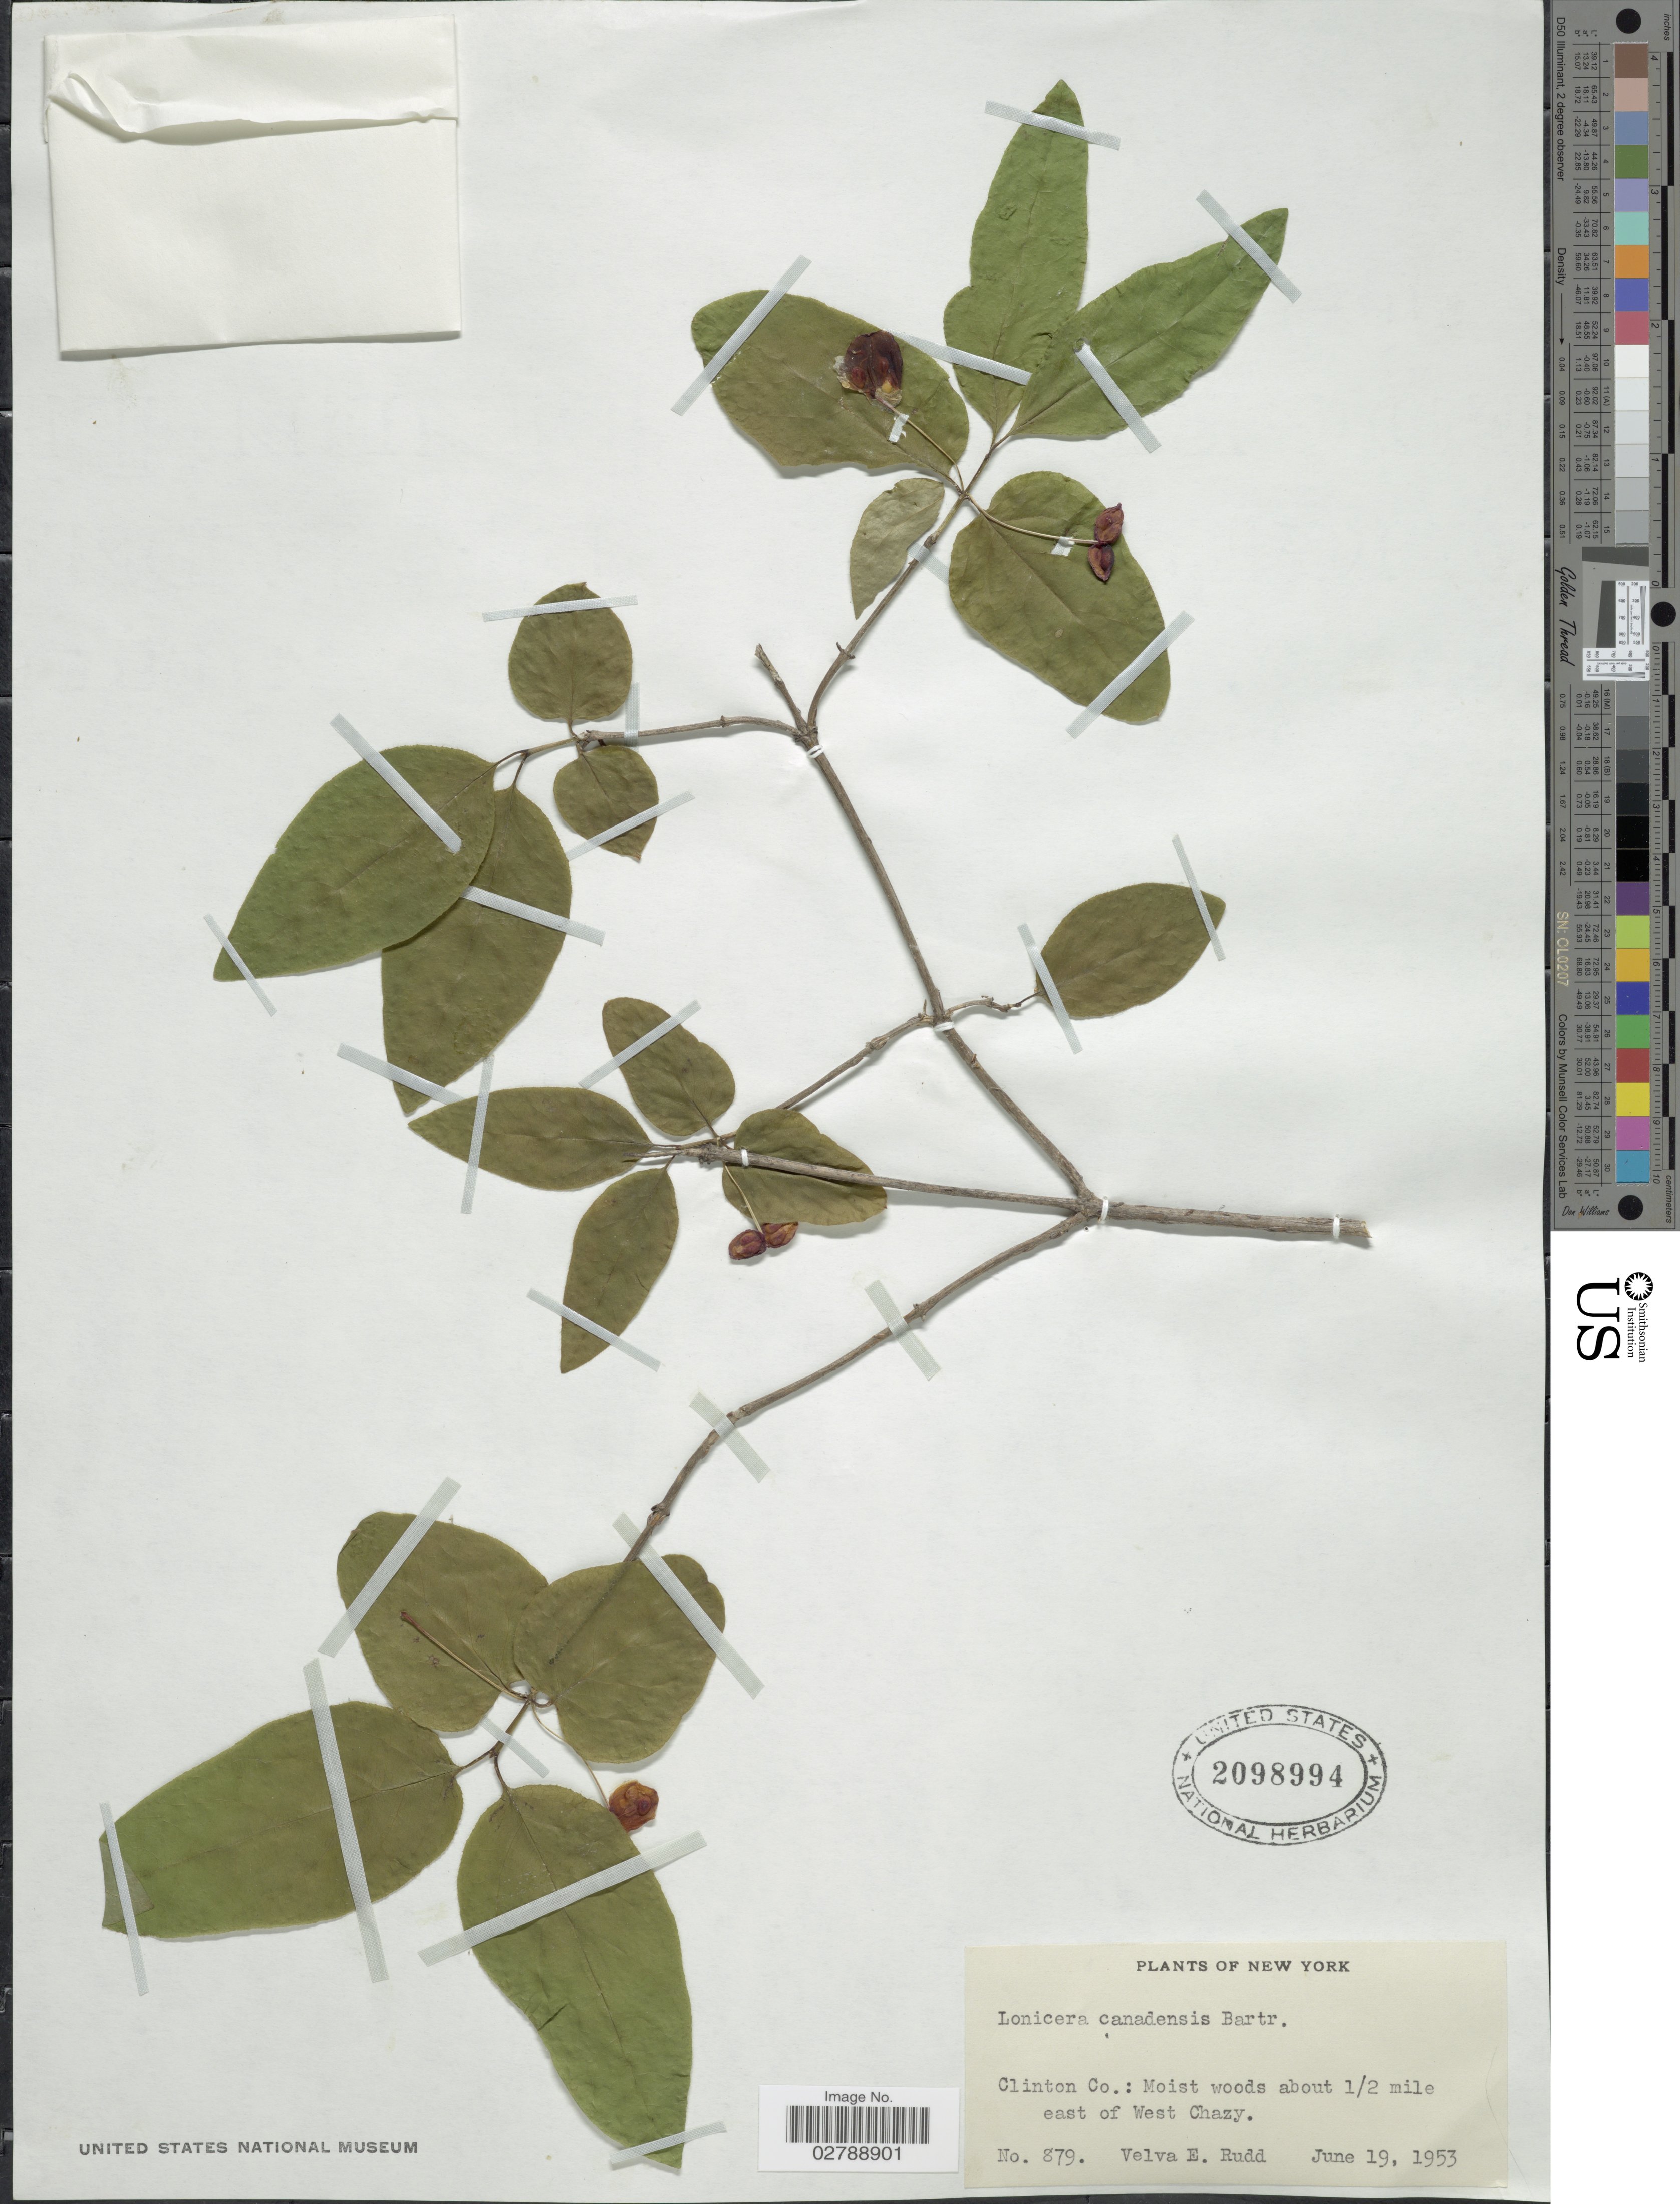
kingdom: Plantae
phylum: Tracheophyta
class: Magnoliopsida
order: Dipsacales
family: Caprifoliaceae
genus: Lonicera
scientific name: Lonicera canadensis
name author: Bartram & W. Bartram ex Marshall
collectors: V. E. Rudd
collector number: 879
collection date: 1953-06-19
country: United States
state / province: New York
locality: Clinton Co.: Moist woods about ½ mile east of West Chazy.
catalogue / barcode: US 2098994